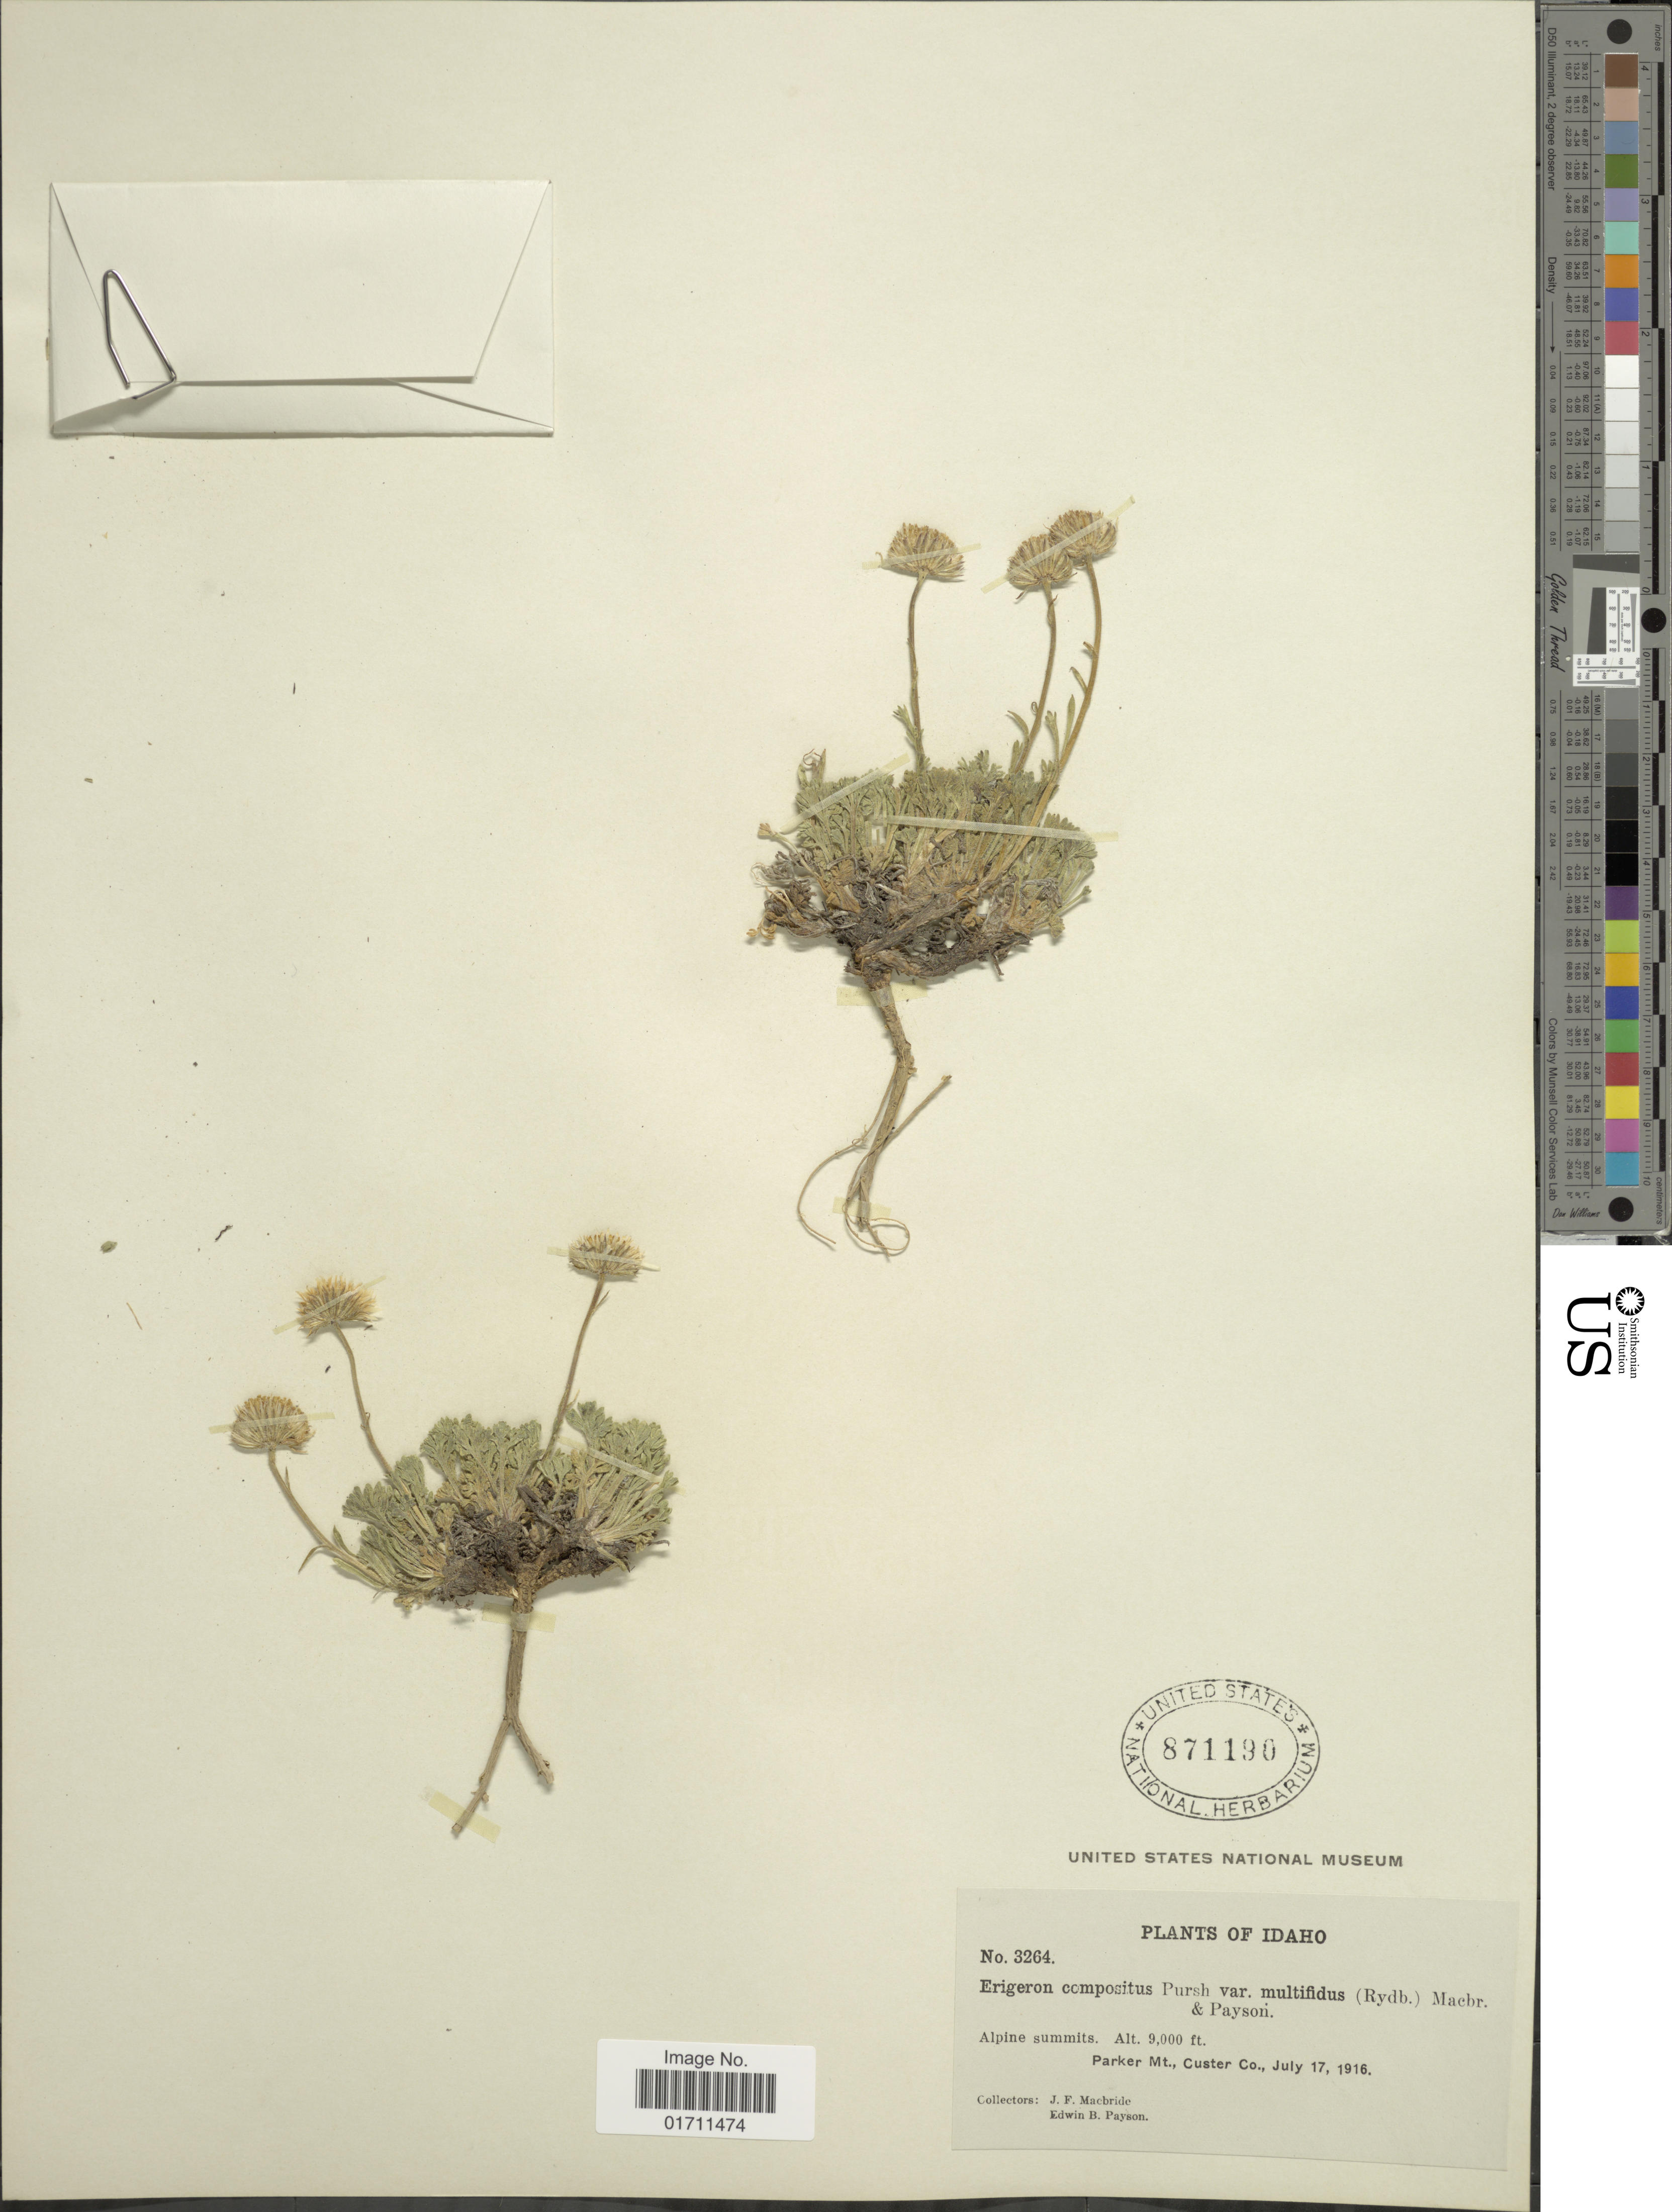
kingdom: Plantae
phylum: Tracheophyta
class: Magnoliopsida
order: Asterales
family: Asteraceae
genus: Erigeron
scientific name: Erigeron compositus var. multifidus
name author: (Rydb.) J.F. Macbr. & Payson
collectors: J. F. Macbride & E. B. Payson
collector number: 3264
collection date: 1916-07-17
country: United States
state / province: Idaho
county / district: Custer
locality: Alpine summits, Parker Mt.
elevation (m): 2743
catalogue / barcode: US 871190